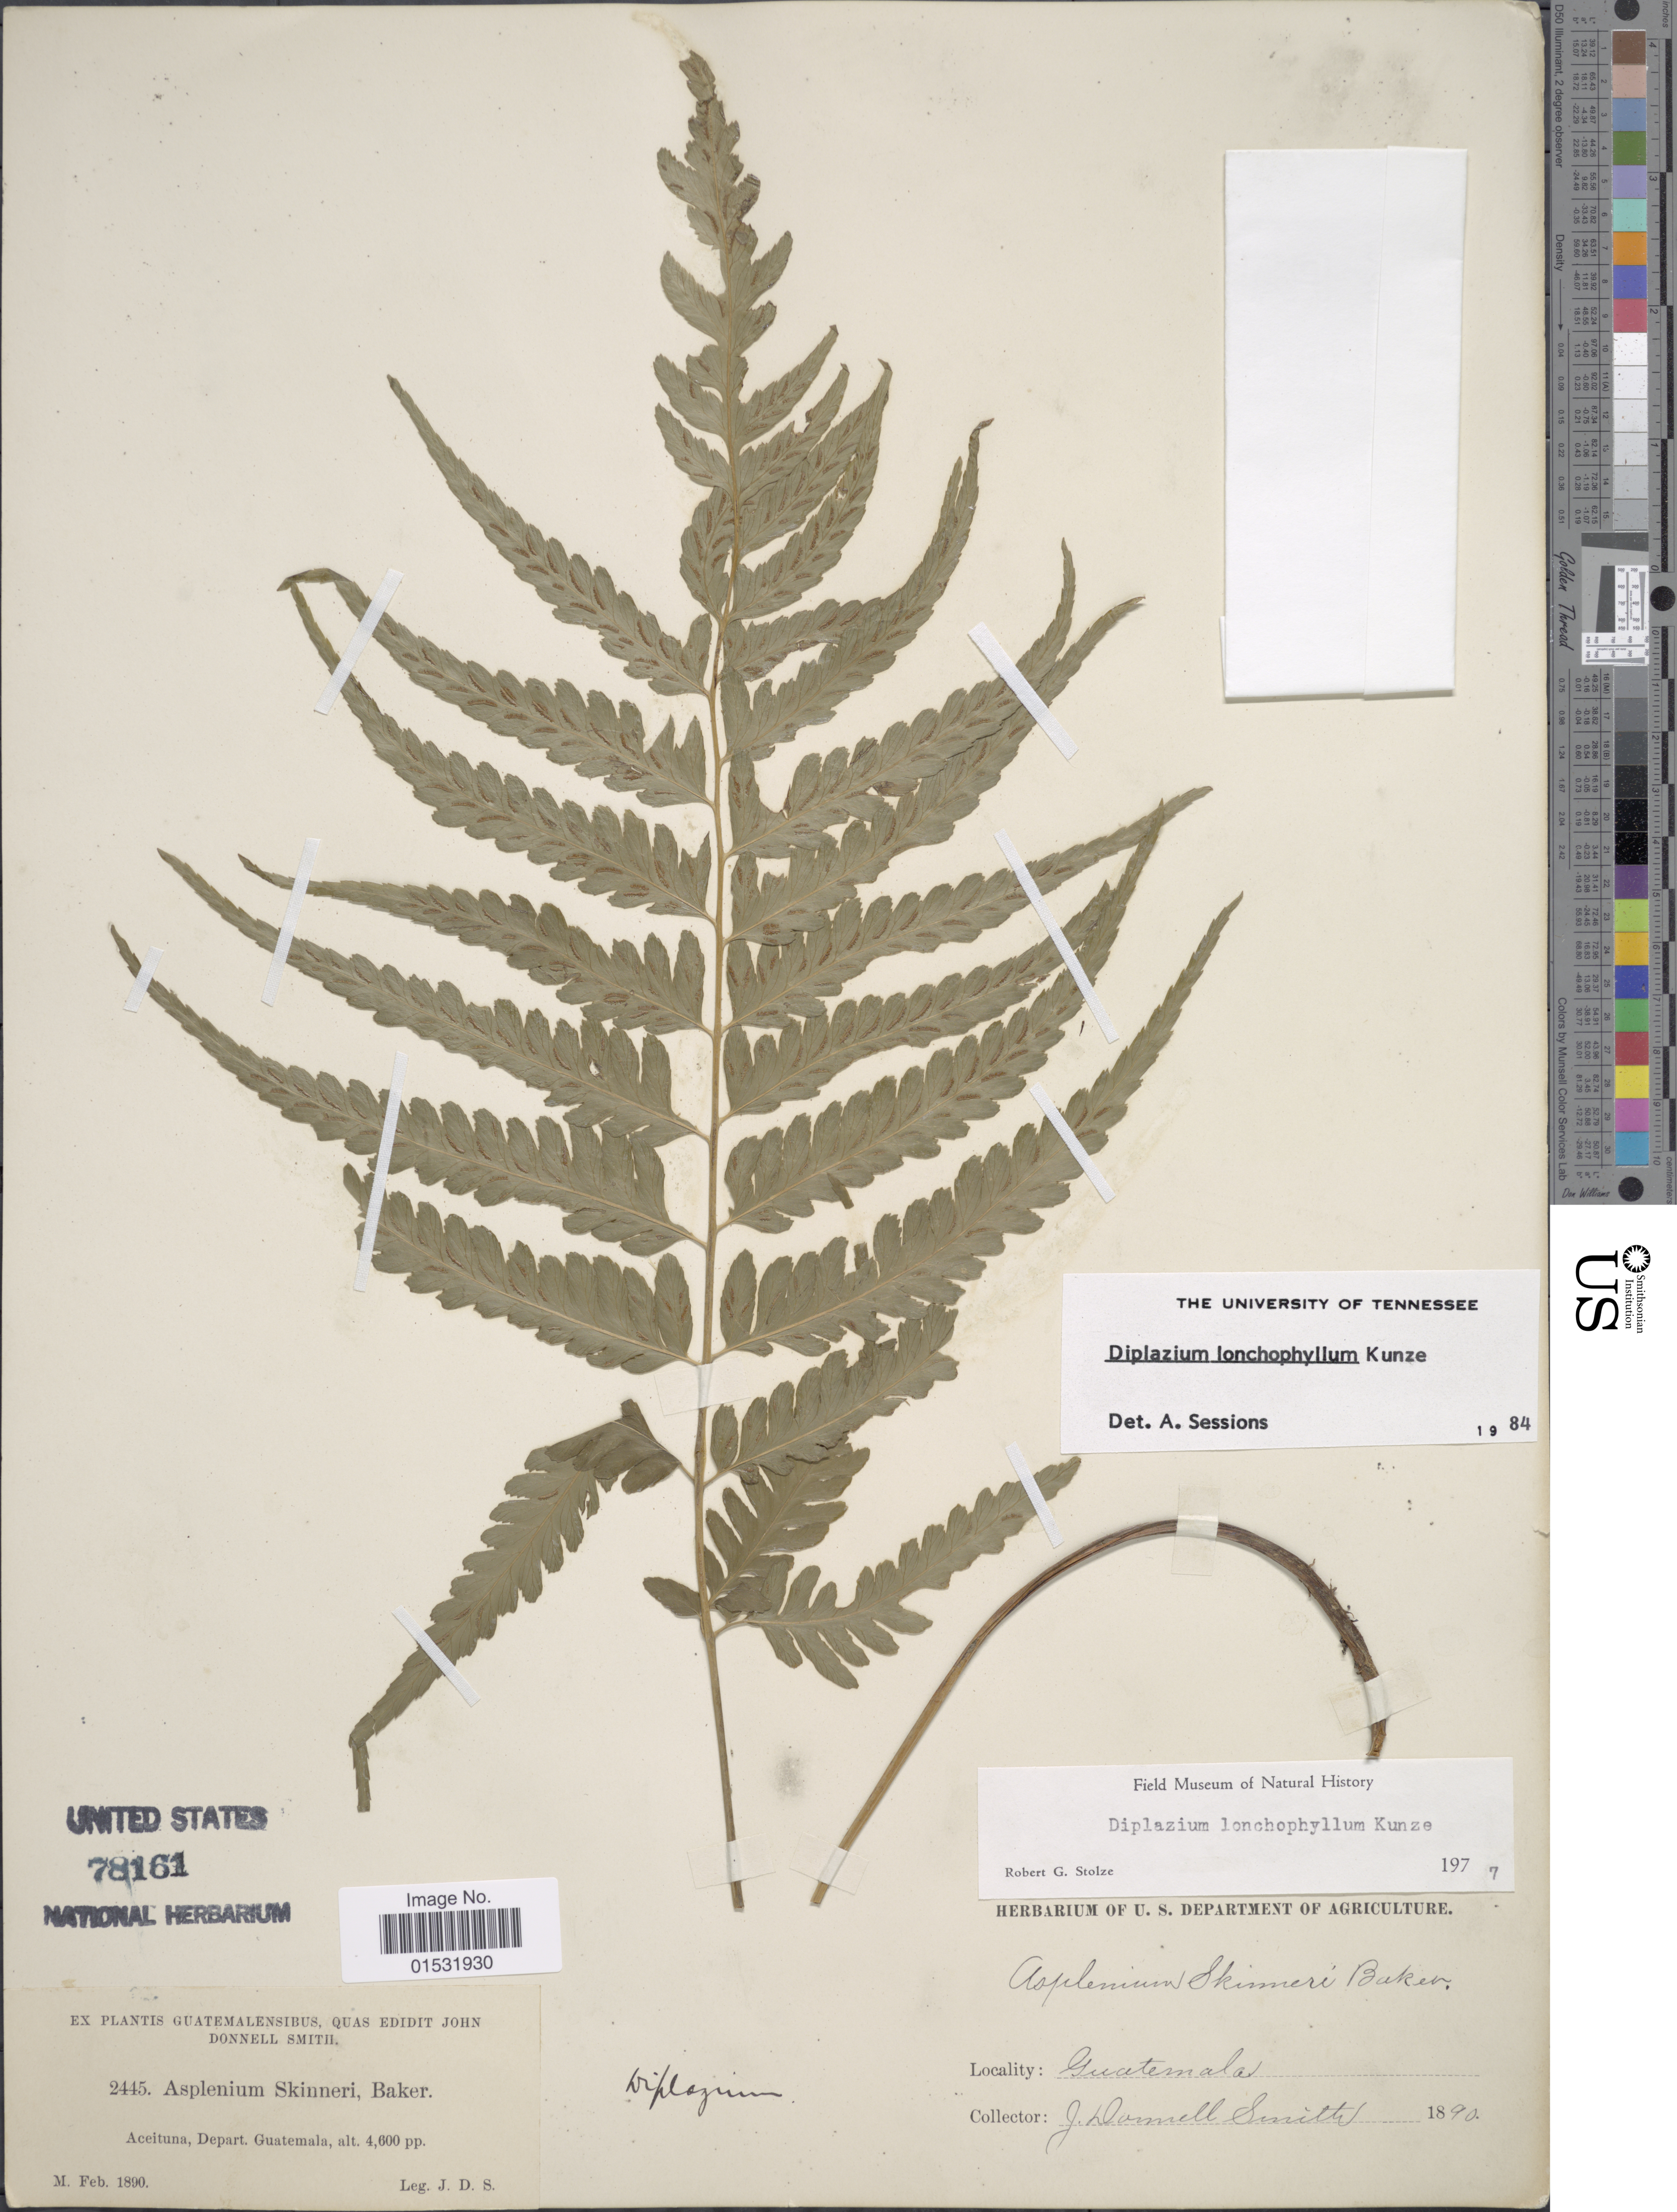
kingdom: Plantae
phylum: Tracheophyta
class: Polypodiopsida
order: Polypodiales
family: Athyriaceae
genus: Diplazium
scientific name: Diplazium lonchophyllum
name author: Kunze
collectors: J. Donnell Smith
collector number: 2445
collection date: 1890-02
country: Guatemala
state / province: Guatemala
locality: Aceituna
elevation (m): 1402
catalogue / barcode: US 78161